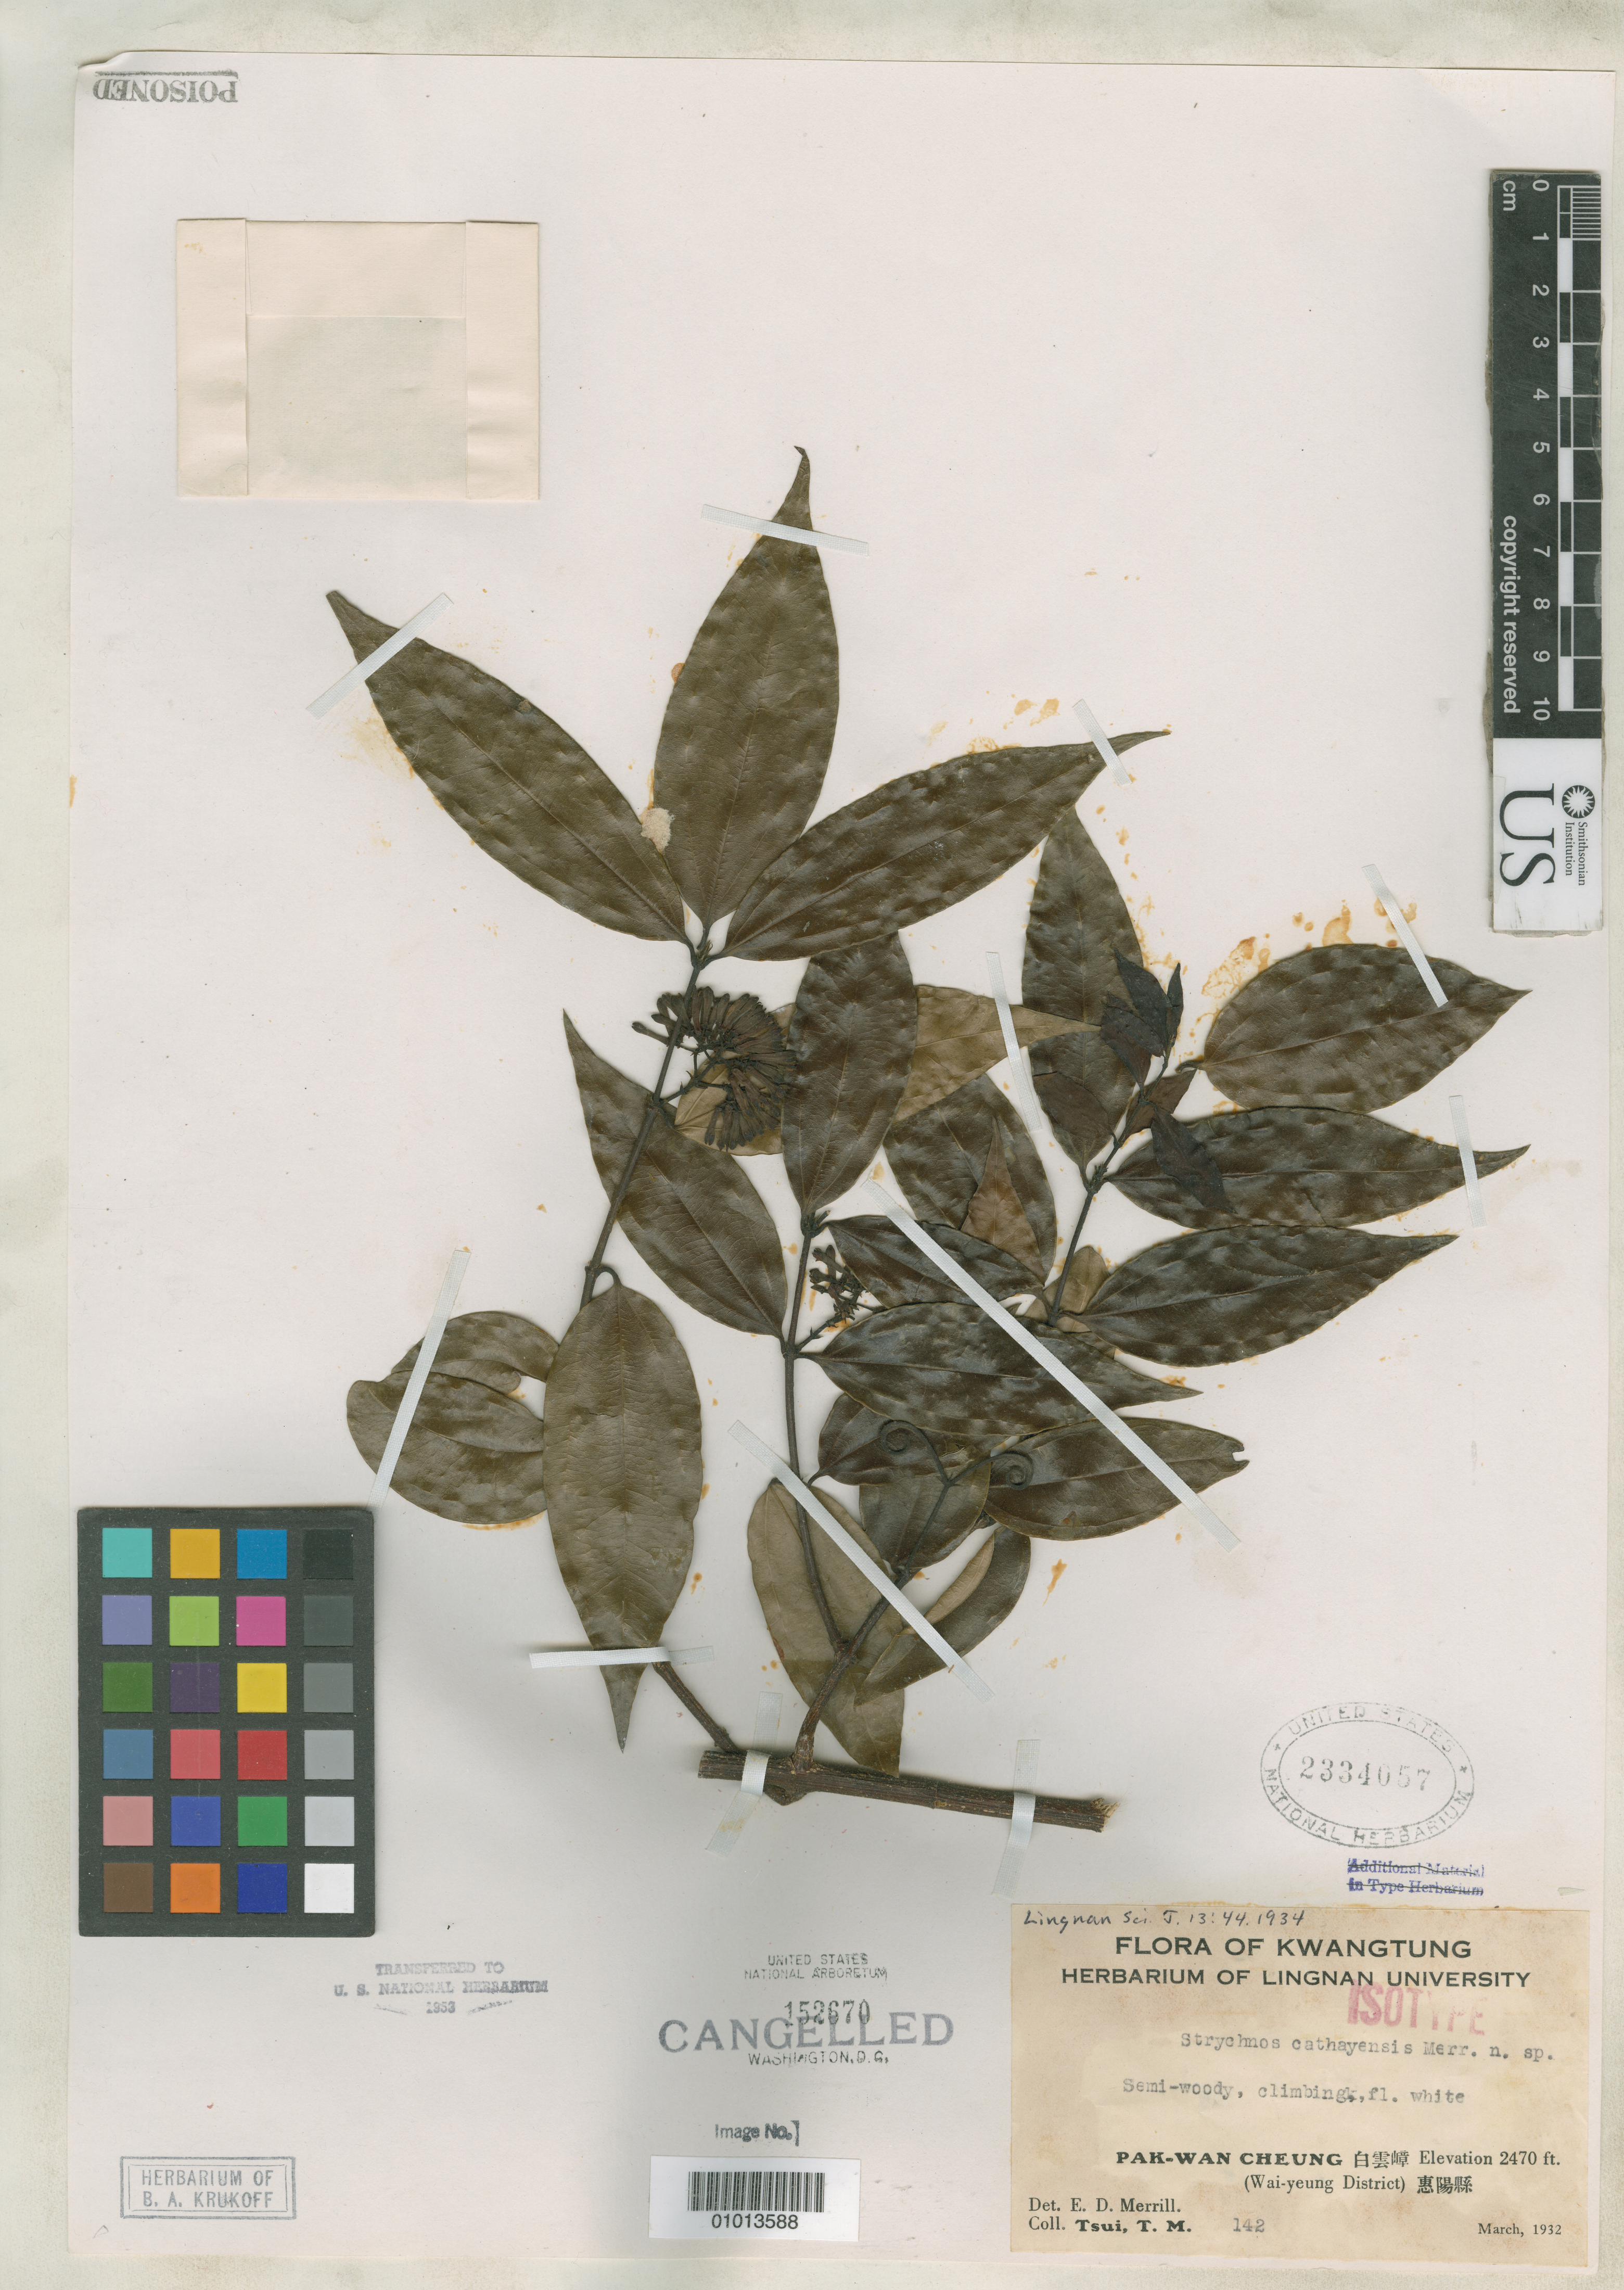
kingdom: Plantae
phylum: Tracheophyta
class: Magnoliopsida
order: Gentianales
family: Loganiaceae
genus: Strychnos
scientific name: Strychnos cathayensis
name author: Merr.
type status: Isotype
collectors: T. Tsui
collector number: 142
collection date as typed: Mar 1932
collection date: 1932-03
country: China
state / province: Guangdong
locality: Pak-Wan Cheung.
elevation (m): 753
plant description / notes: Specimen ex United States National Arboretum, transferred to U.S. National Herbarium, 1953.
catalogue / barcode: US 2334057